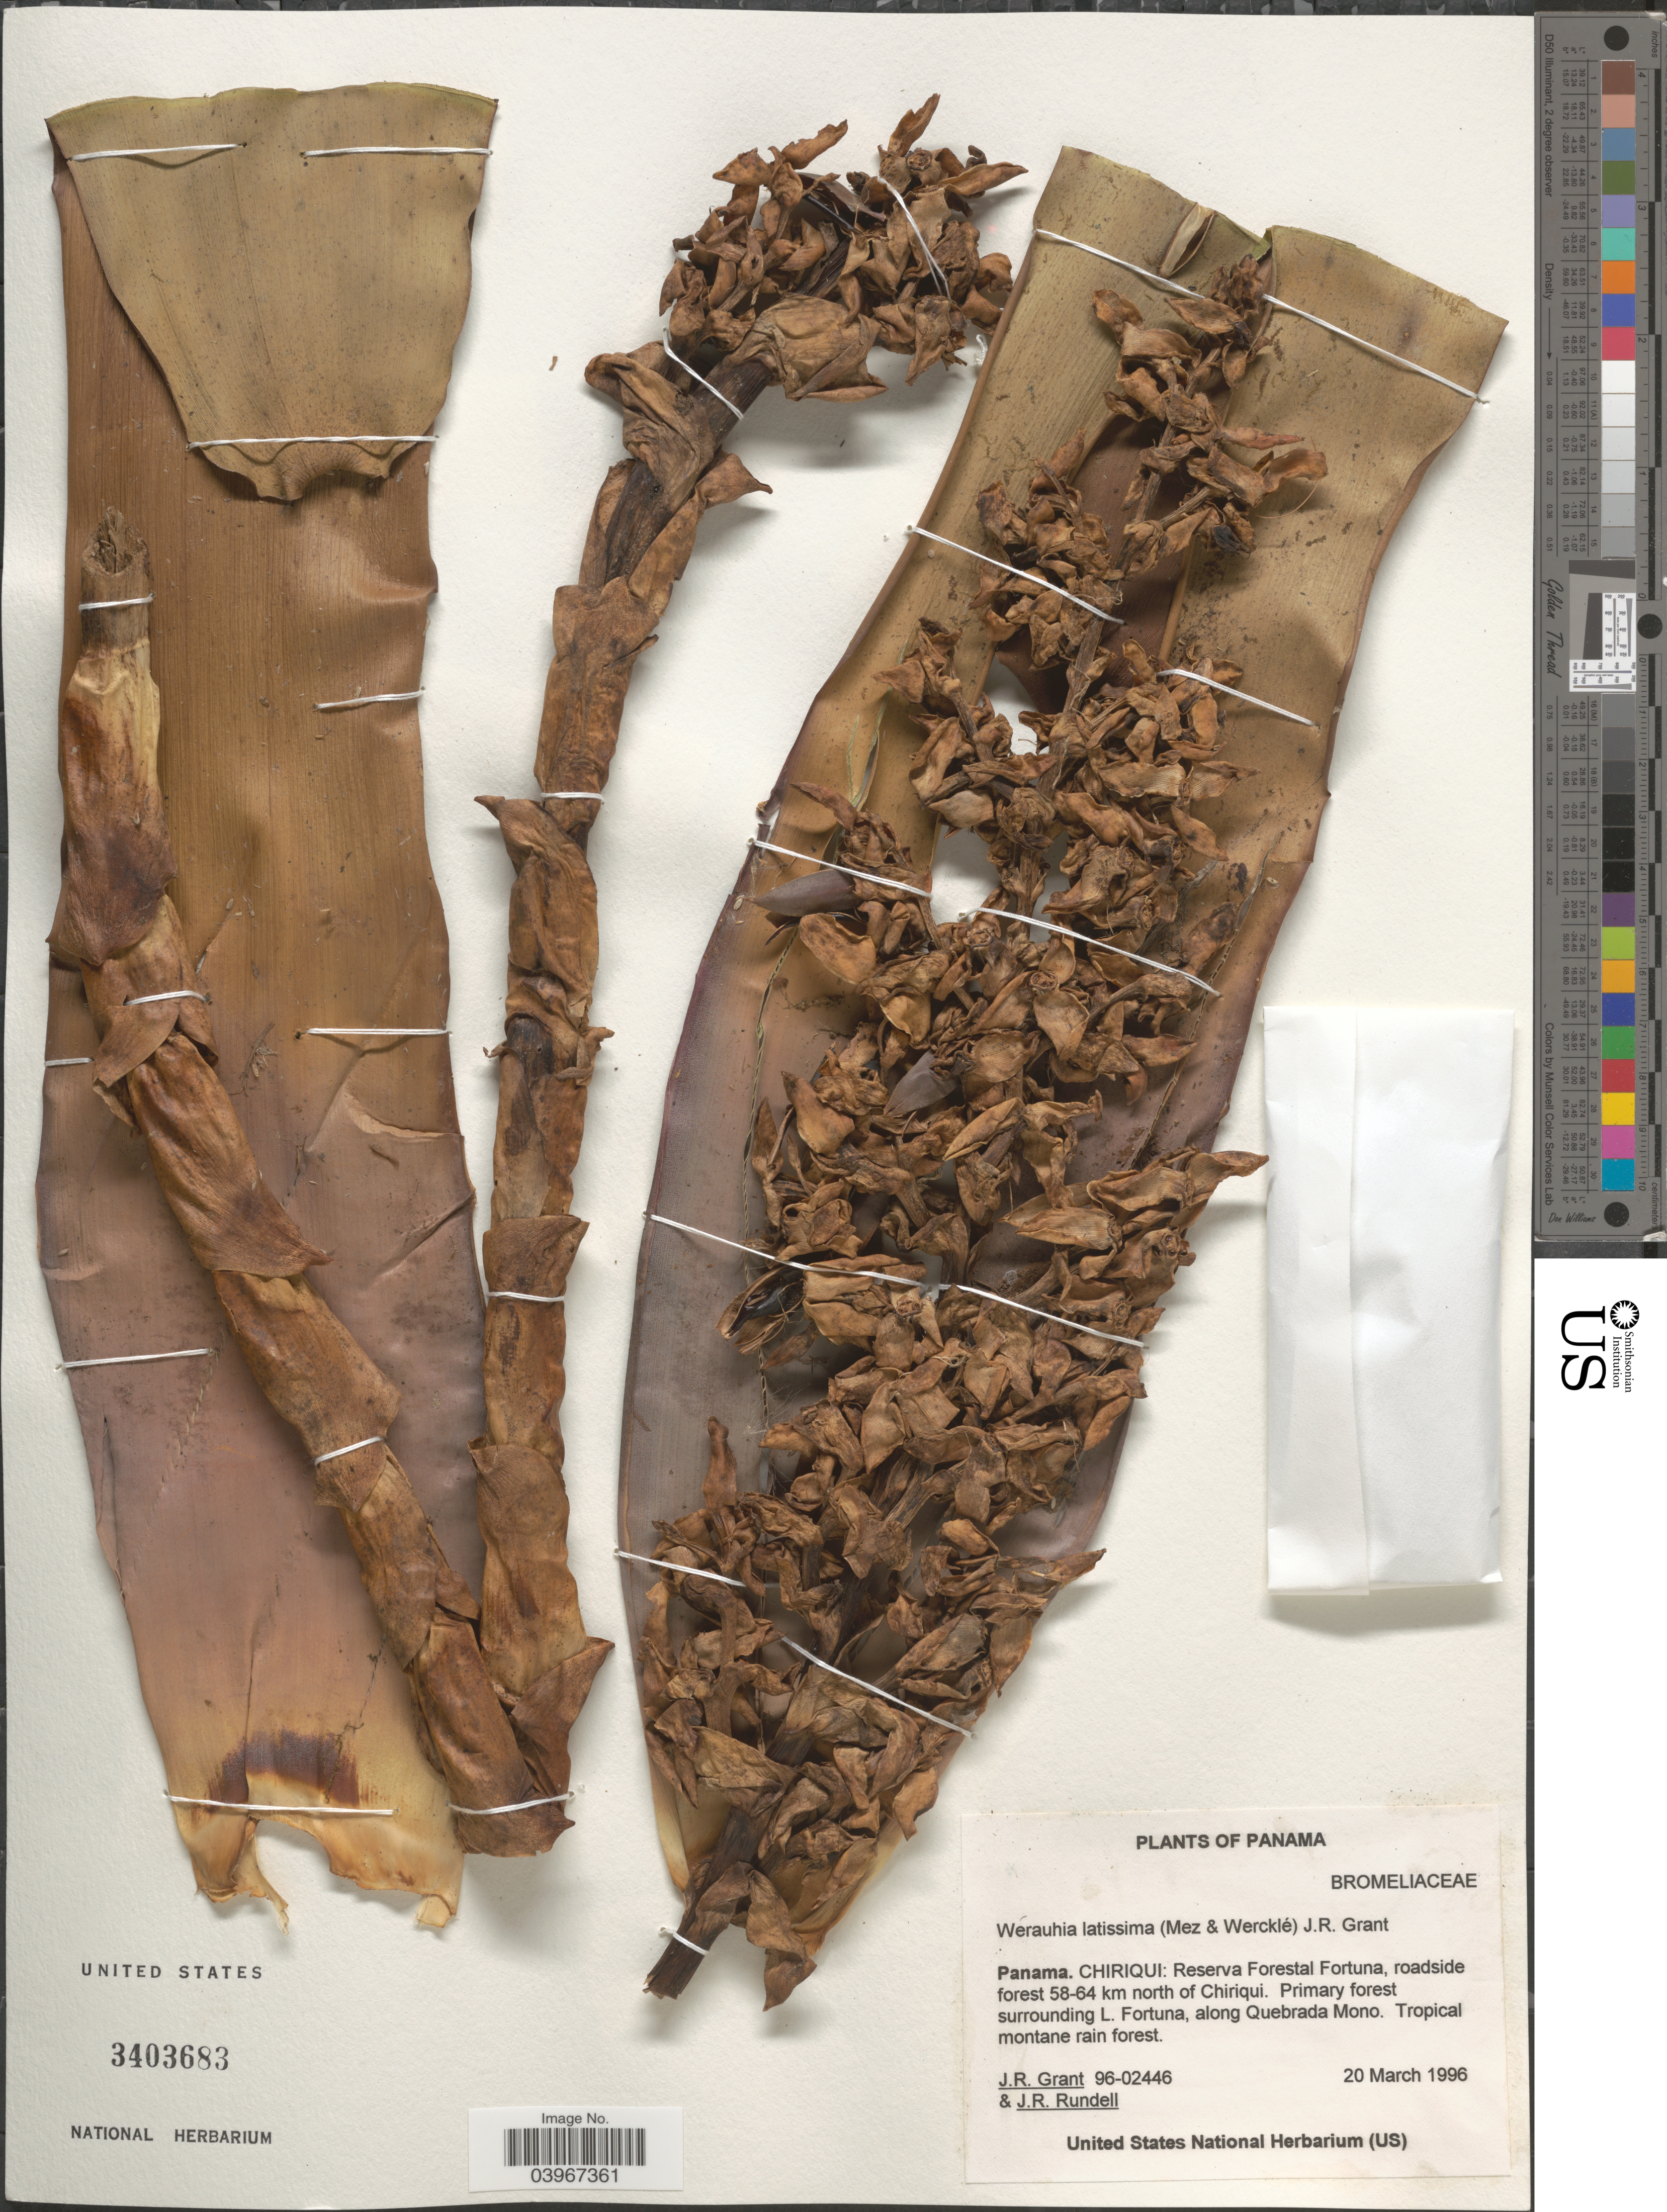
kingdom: Plantae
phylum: Tracheophyta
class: Liliopsida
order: Poales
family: Bromeliaceae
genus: Werauhia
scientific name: Werauhia latissima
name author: (Mez & Wercklé) J.R. Grant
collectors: J. Grant & J. R. Rundell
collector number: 96-02446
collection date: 1996-03-20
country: Panama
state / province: Chiriqui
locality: Reserva Forestal Fortuna, roadside forest 58-64 km north of Chiriqui. Primary forest surrounding l. Fortuna, along Quebrada Mono. Tropical montane rain forest.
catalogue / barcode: US 3403683